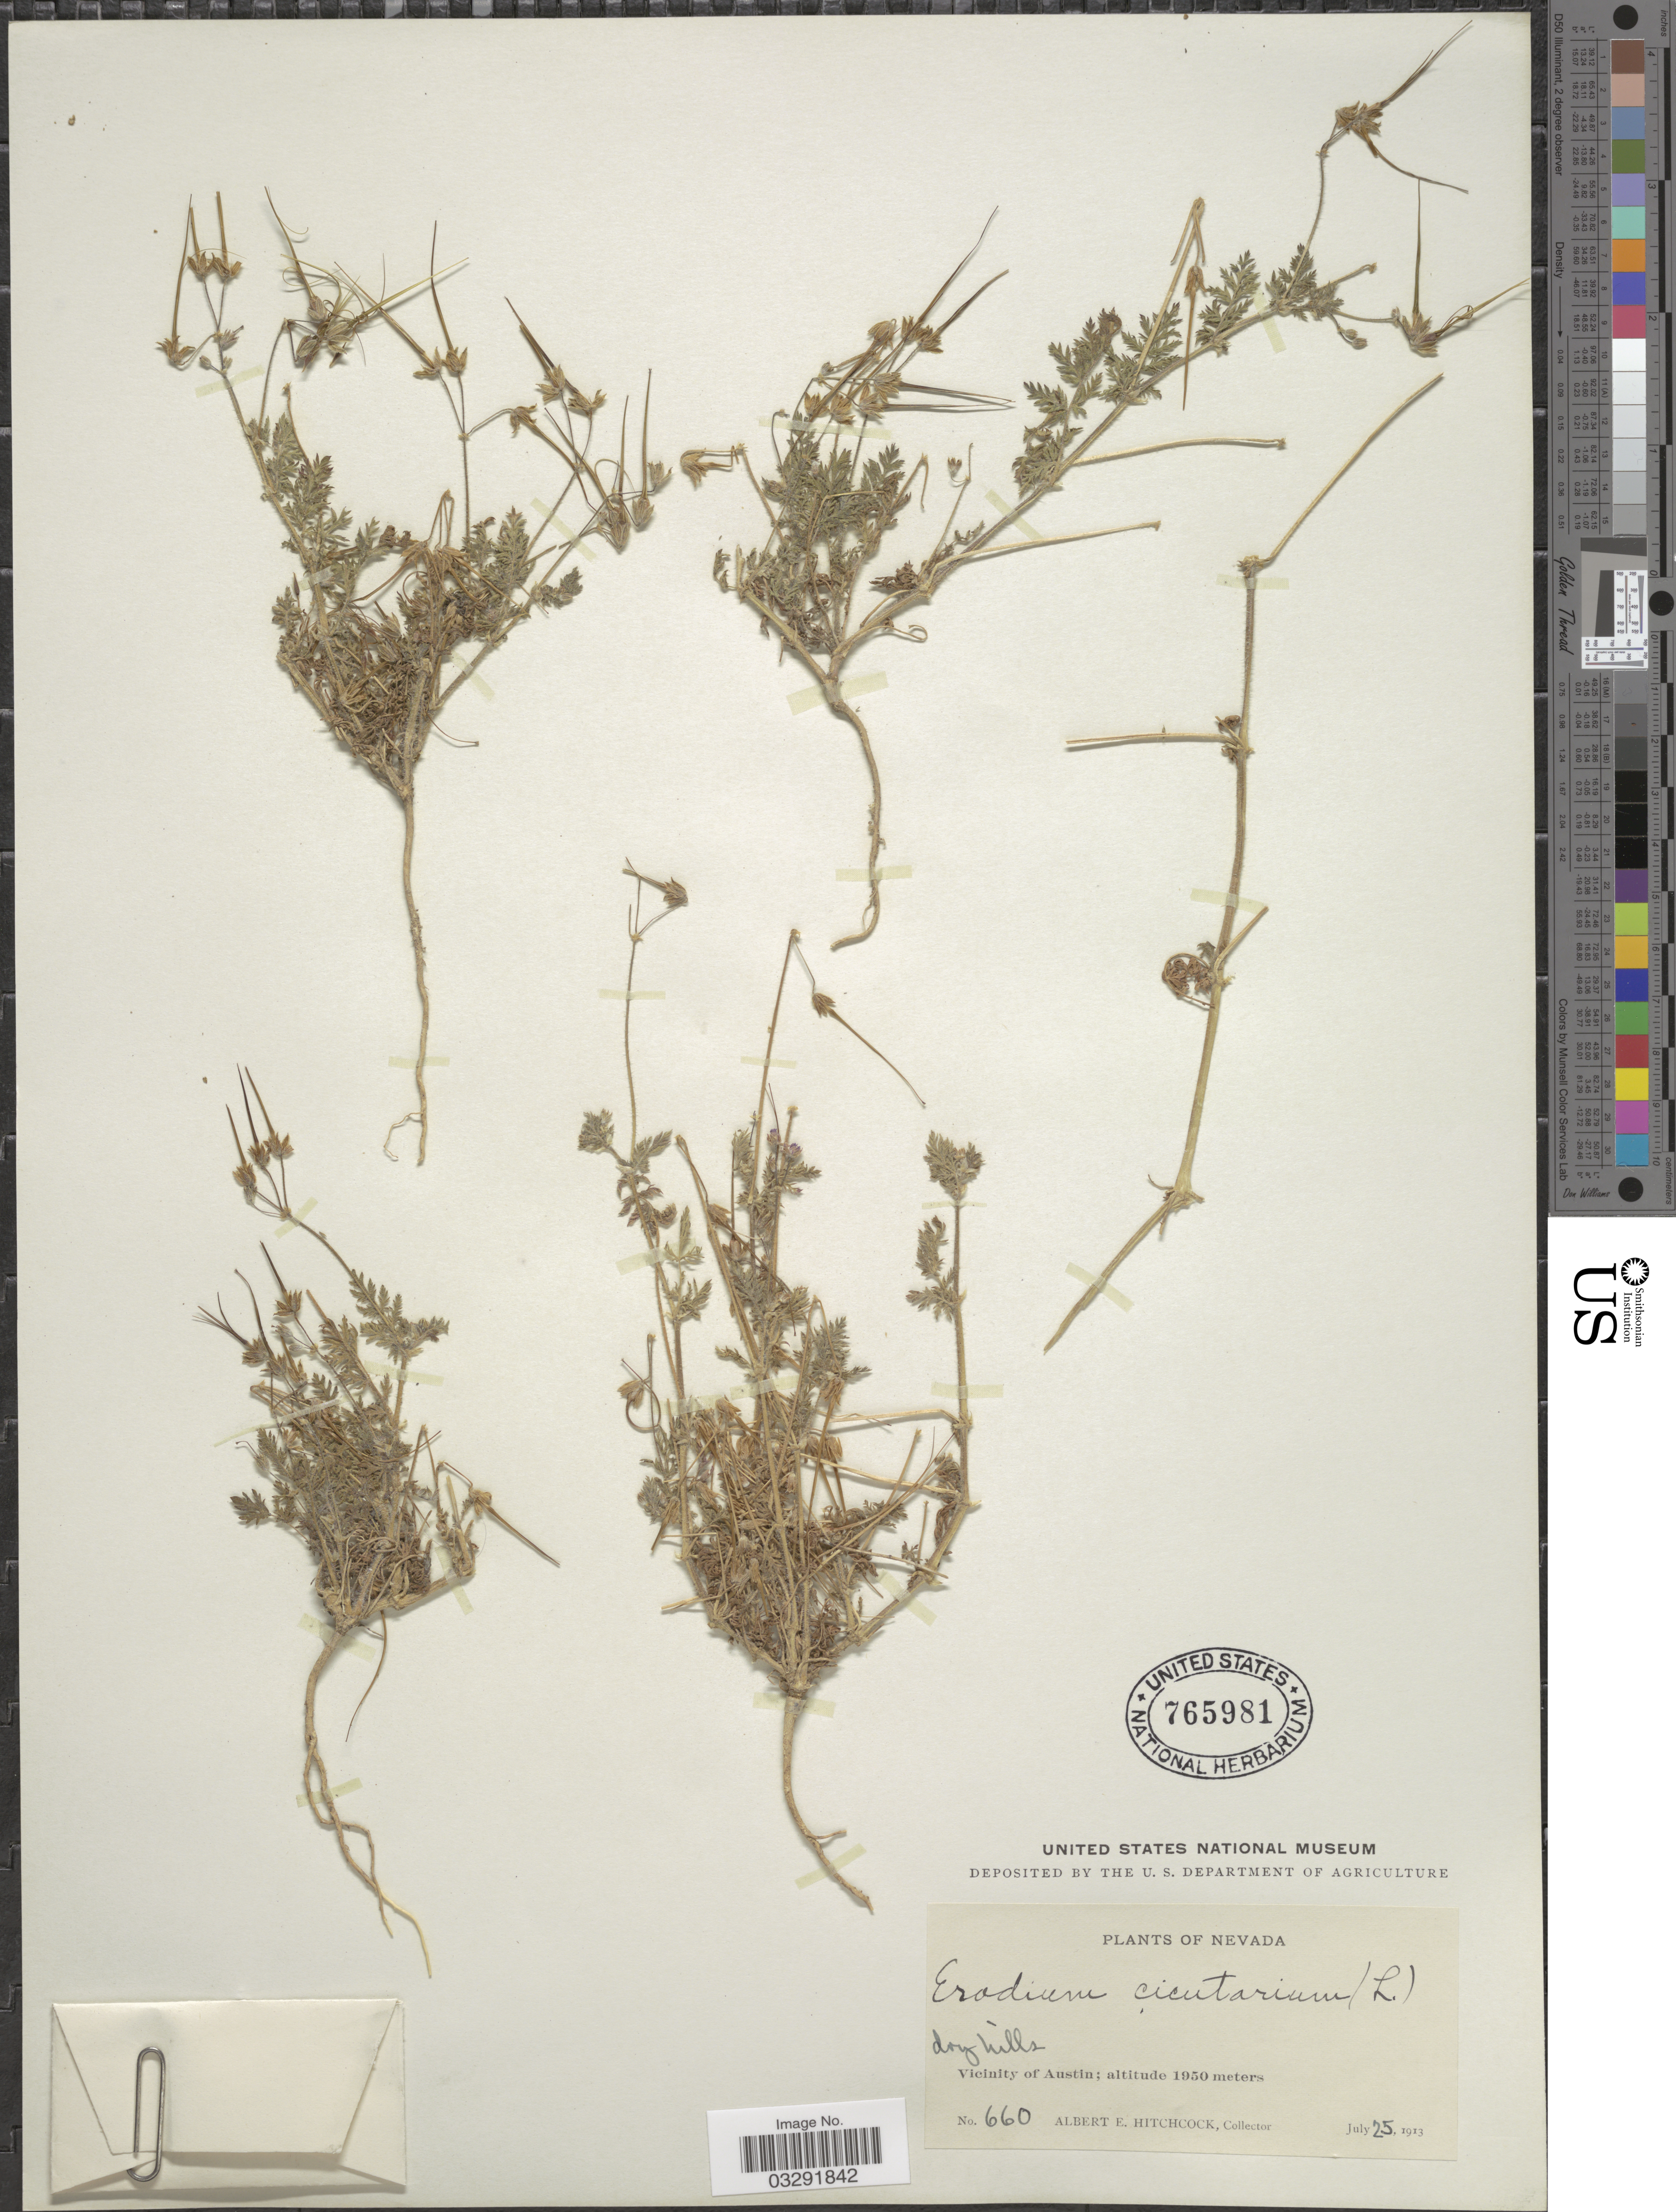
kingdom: Plantae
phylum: Tracheophyta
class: Magnoliopsida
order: Geraniales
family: Geraniaceae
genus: Erodium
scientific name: Erodium cicutarium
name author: (L.) L'Hér.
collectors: A. Hitchcock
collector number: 660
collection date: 1913-07-25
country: United States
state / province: Nevada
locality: Vicinity of Austin.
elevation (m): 1950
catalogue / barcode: US 765981